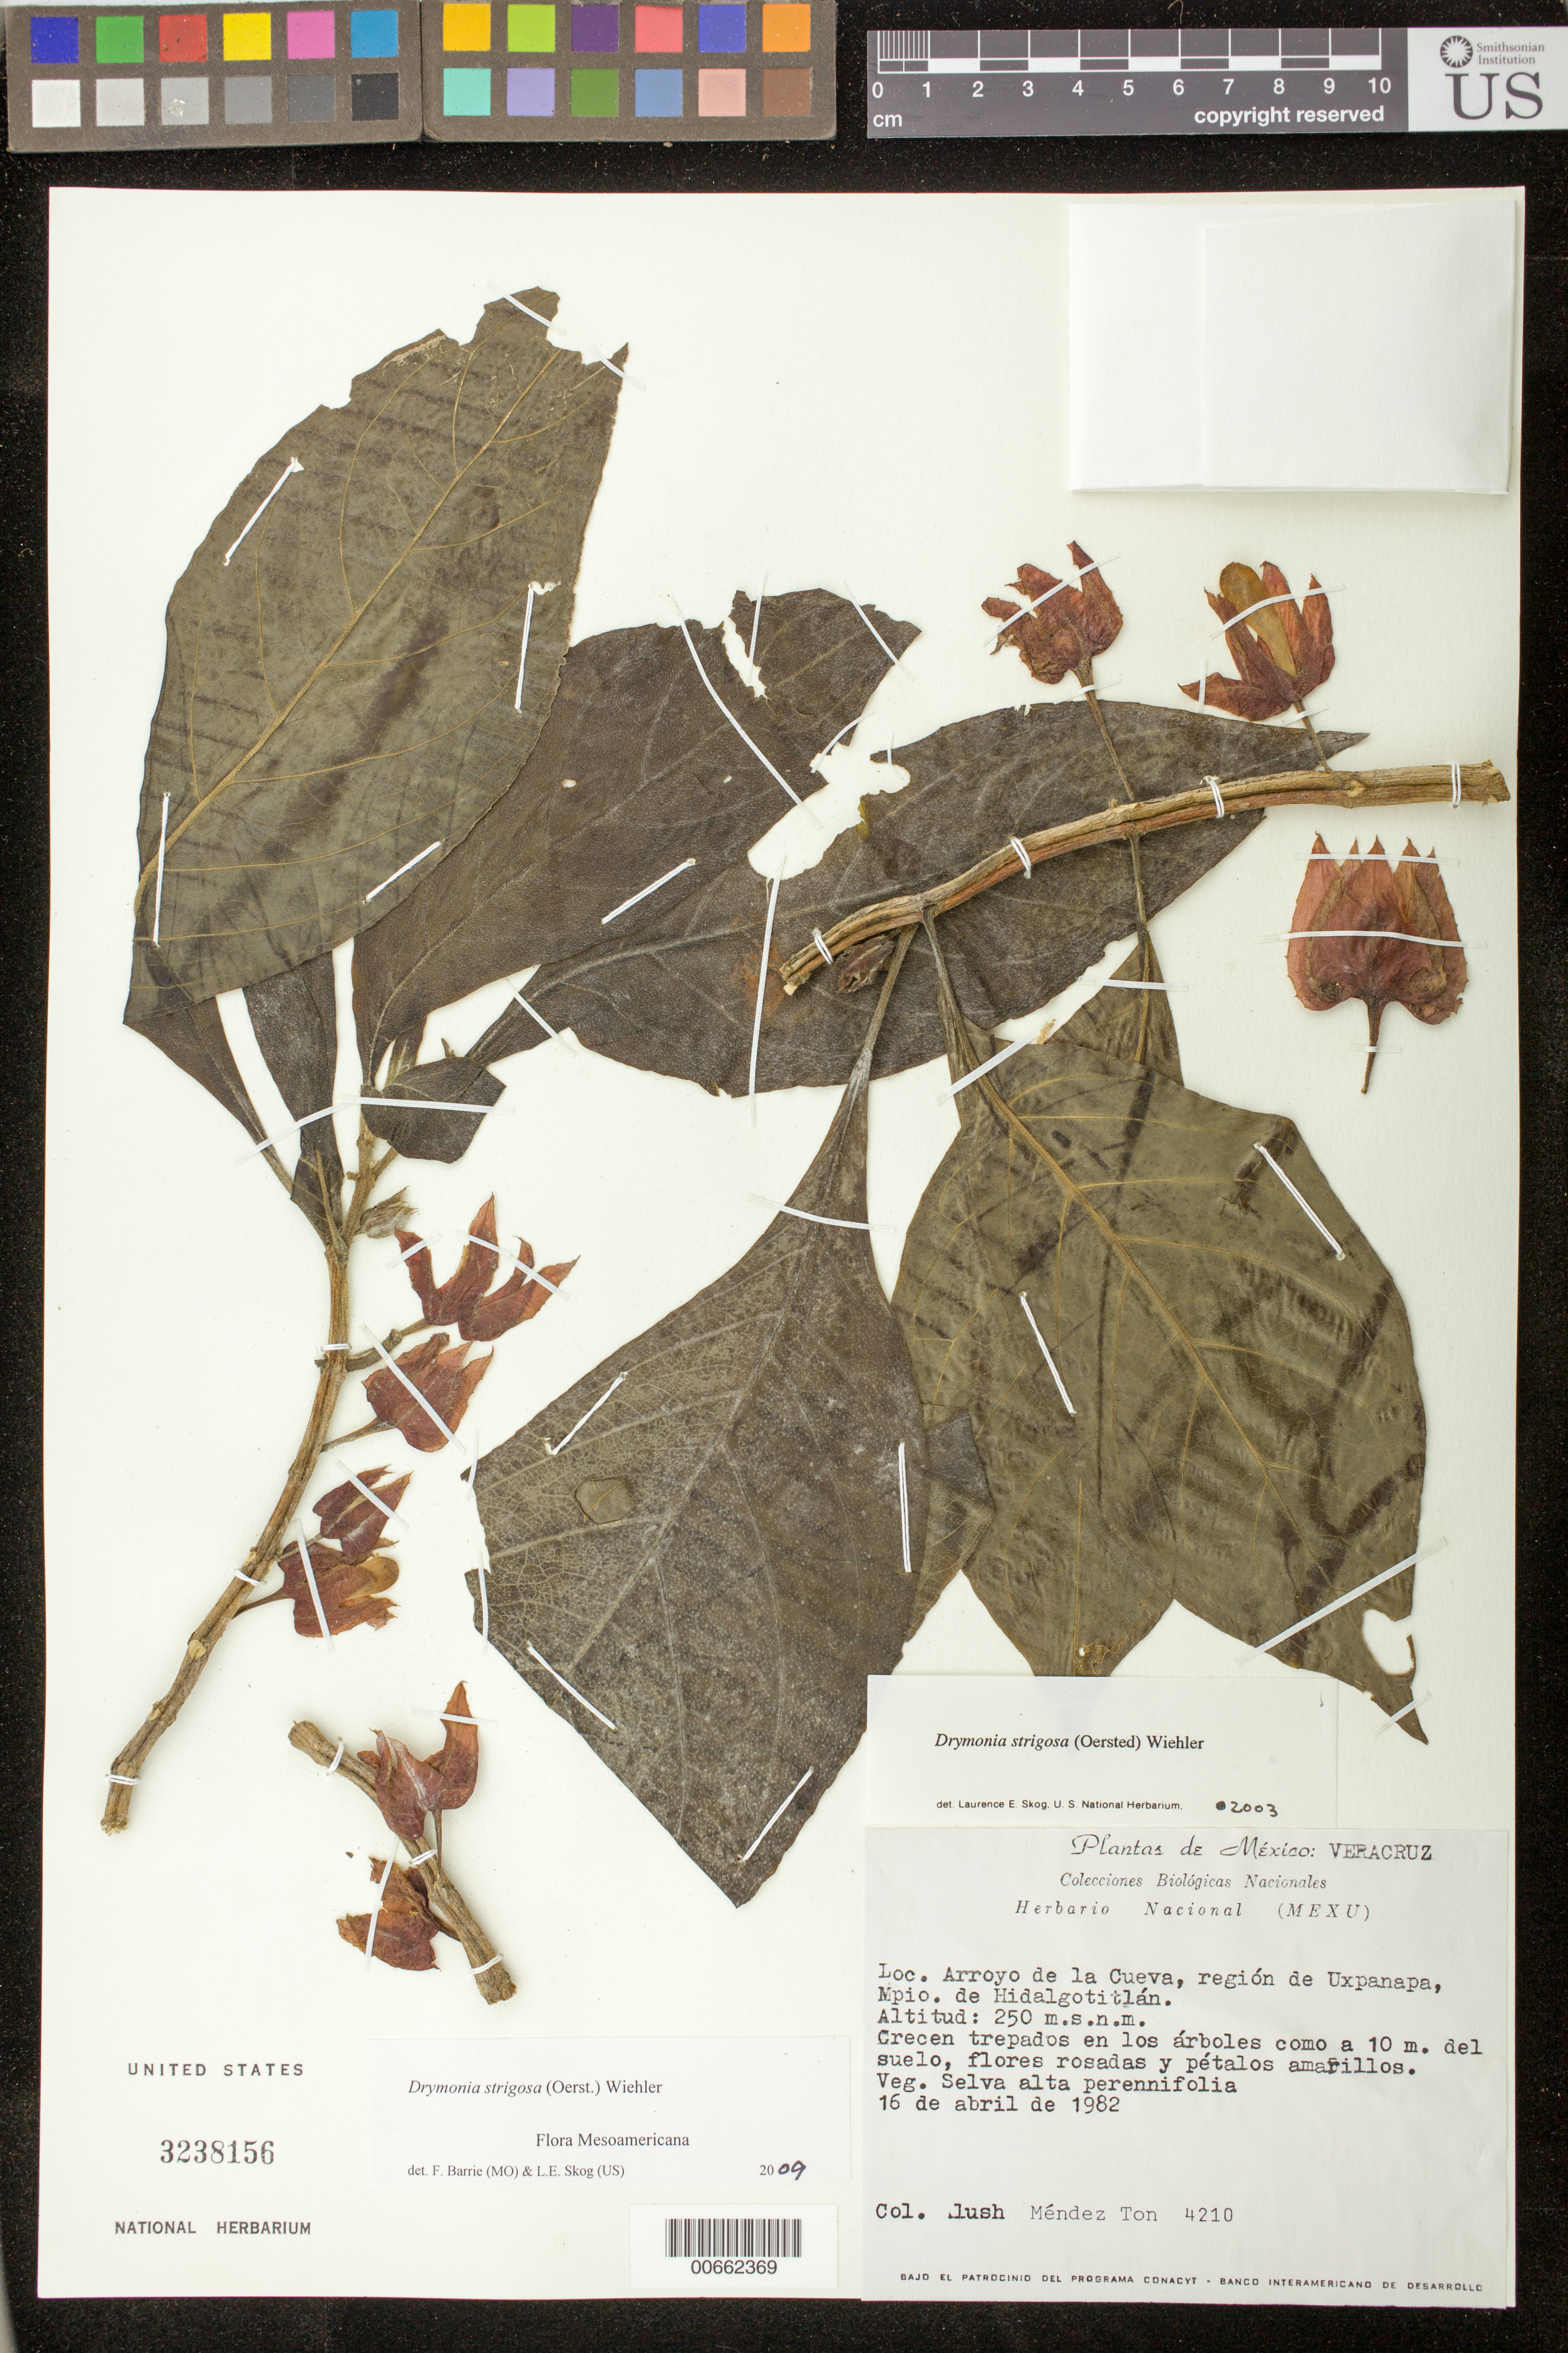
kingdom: Plantae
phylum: Tracheophyta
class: Magnoliopsida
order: Lamiales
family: Gesneriaceae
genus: Drymonia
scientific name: Drymonia strigosa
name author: (Oerst.) Wiehler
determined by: Skog, Laurence E.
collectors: A. M. Ton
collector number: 4210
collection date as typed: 16 Apr 1982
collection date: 1982-04-16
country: Mexico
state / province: Veracruz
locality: Mpio. de Hidalgotitlán, Arroyo de la Cueva, región de Uxpanapa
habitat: Selva alta perennifolia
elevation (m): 250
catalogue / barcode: US 3238156